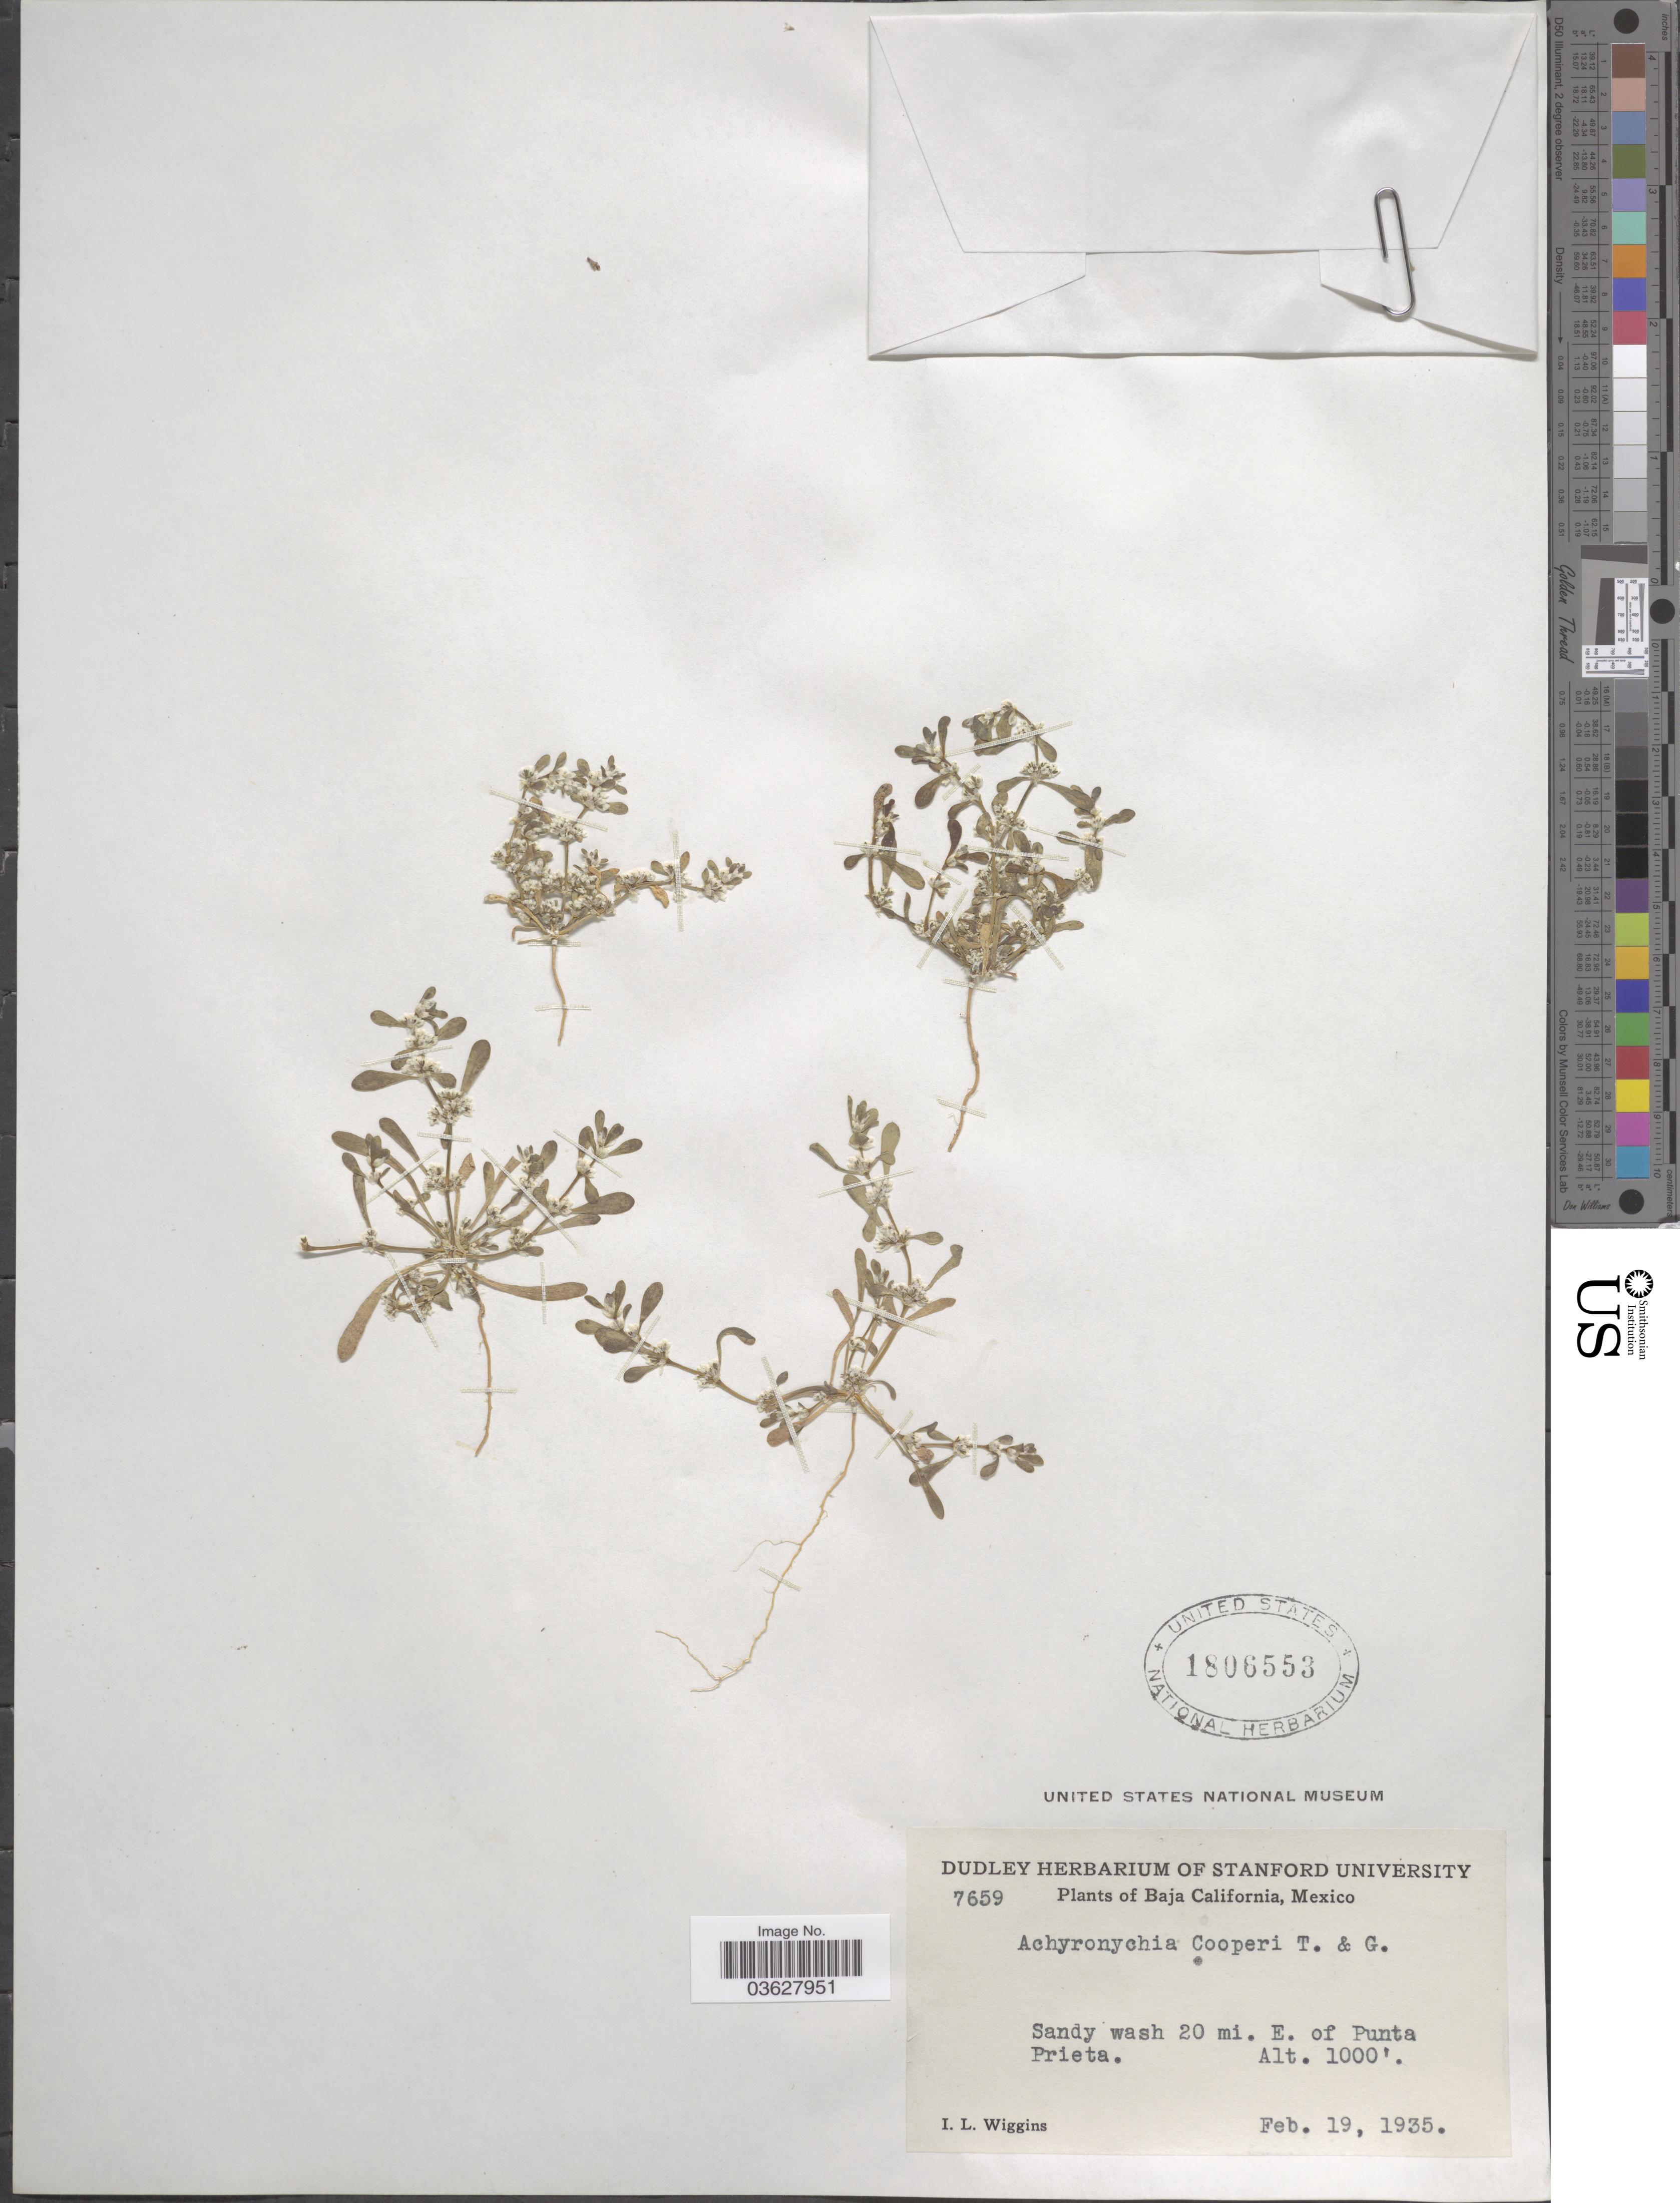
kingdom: Plantae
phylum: Tracheophyta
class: Magnoliopsida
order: Caryophyllales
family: Caryophyllaceae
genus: Achyronychia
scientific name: Achyronychia cooperi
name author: A. Gray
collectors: I. L. Wiggins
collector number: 7659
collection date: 1935-02-19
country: Mexico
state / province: Baja California Norte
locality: Sandy wash 20 mi. E. of Punta Prieta.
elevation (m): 305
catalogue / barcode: US 1806553